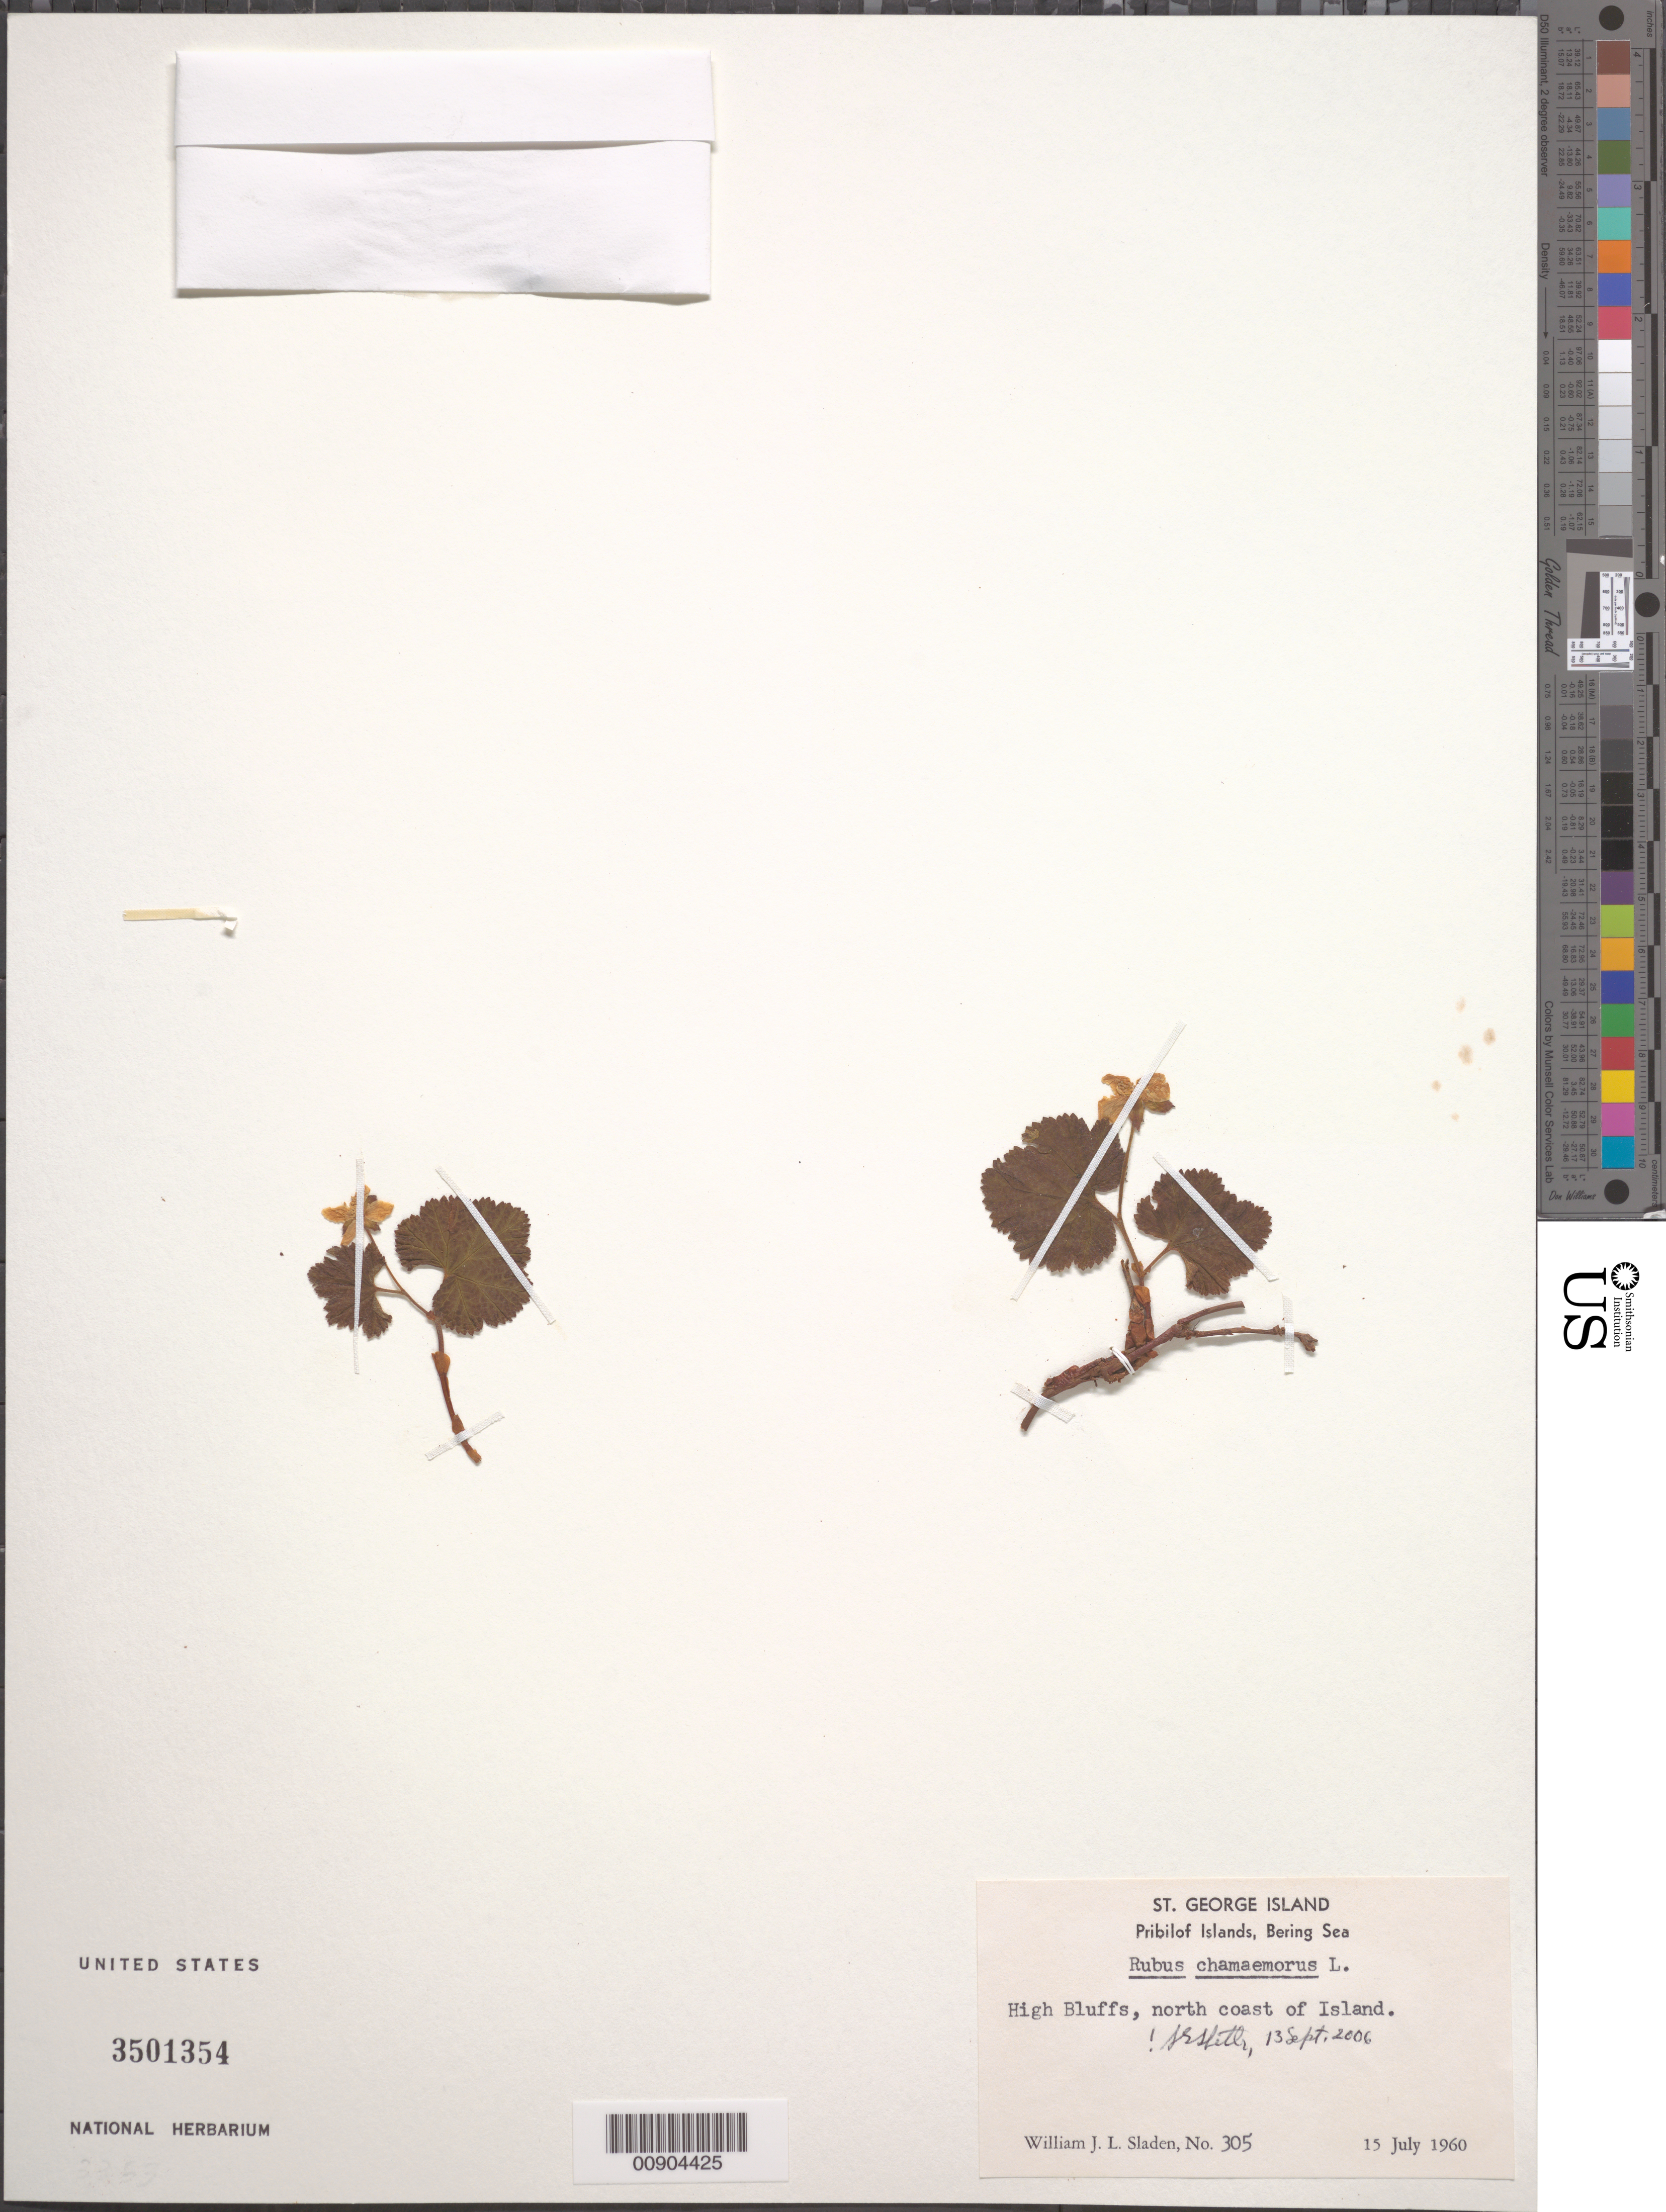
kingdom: Plantae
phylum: Tracheophyta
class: Magnoliopsida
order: Rosales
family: Rosaceae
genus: Rubus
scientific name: Rubus chamaemorus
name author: L.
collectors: W. Sladen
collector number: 305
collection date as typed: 15 Jul 1960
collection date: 1960-07-15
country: United States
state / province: Alaska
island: St. George Island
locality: St. George Island. High Bluffs, north coast of island., Bering Sea, Pribilof Islands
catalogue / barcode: US 3501354